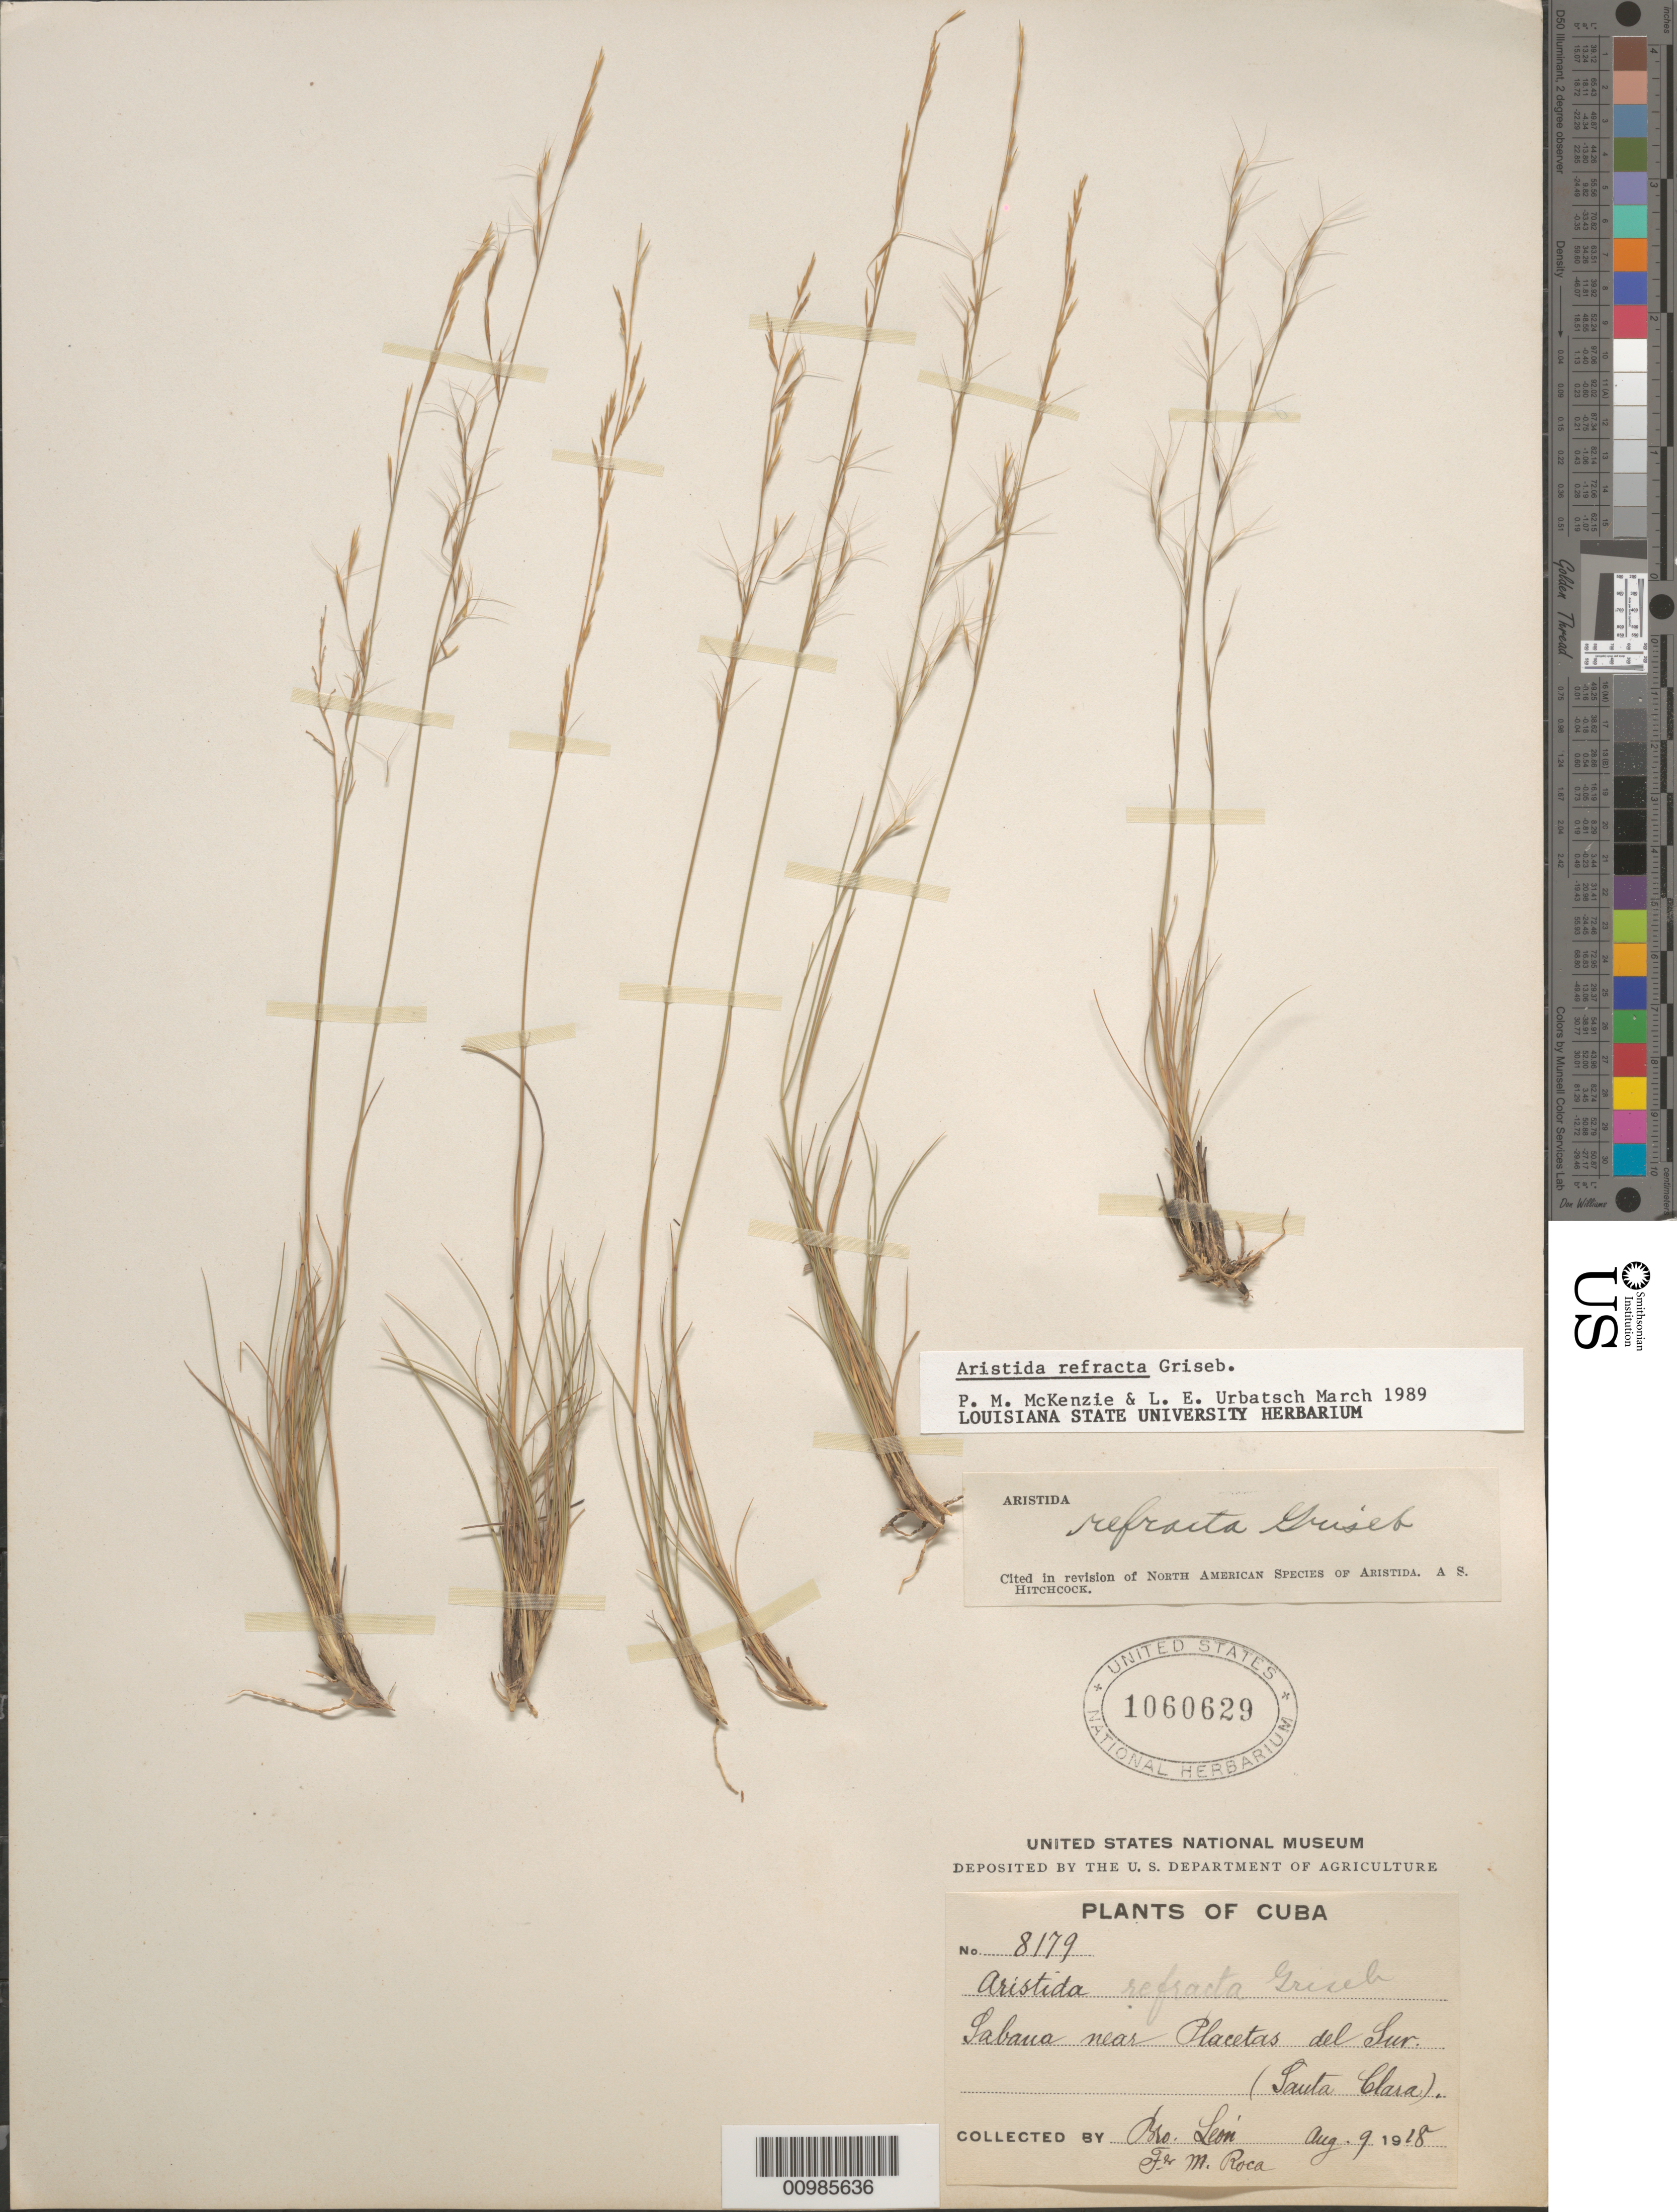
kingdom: Plantae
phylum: Tracheophyta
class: Liliopsida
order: Poales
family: Poaceae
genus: Aristida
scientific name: Aristida refracta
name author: Griseb.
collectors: Bro. León & M. Roca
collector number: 8179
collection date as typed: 09 Aug 1918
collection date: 1918-08-09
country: Cuba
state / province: Villa Clara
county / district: Santa Clara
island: Cuba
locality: near Placetas del Sur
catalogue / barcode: US 1060629